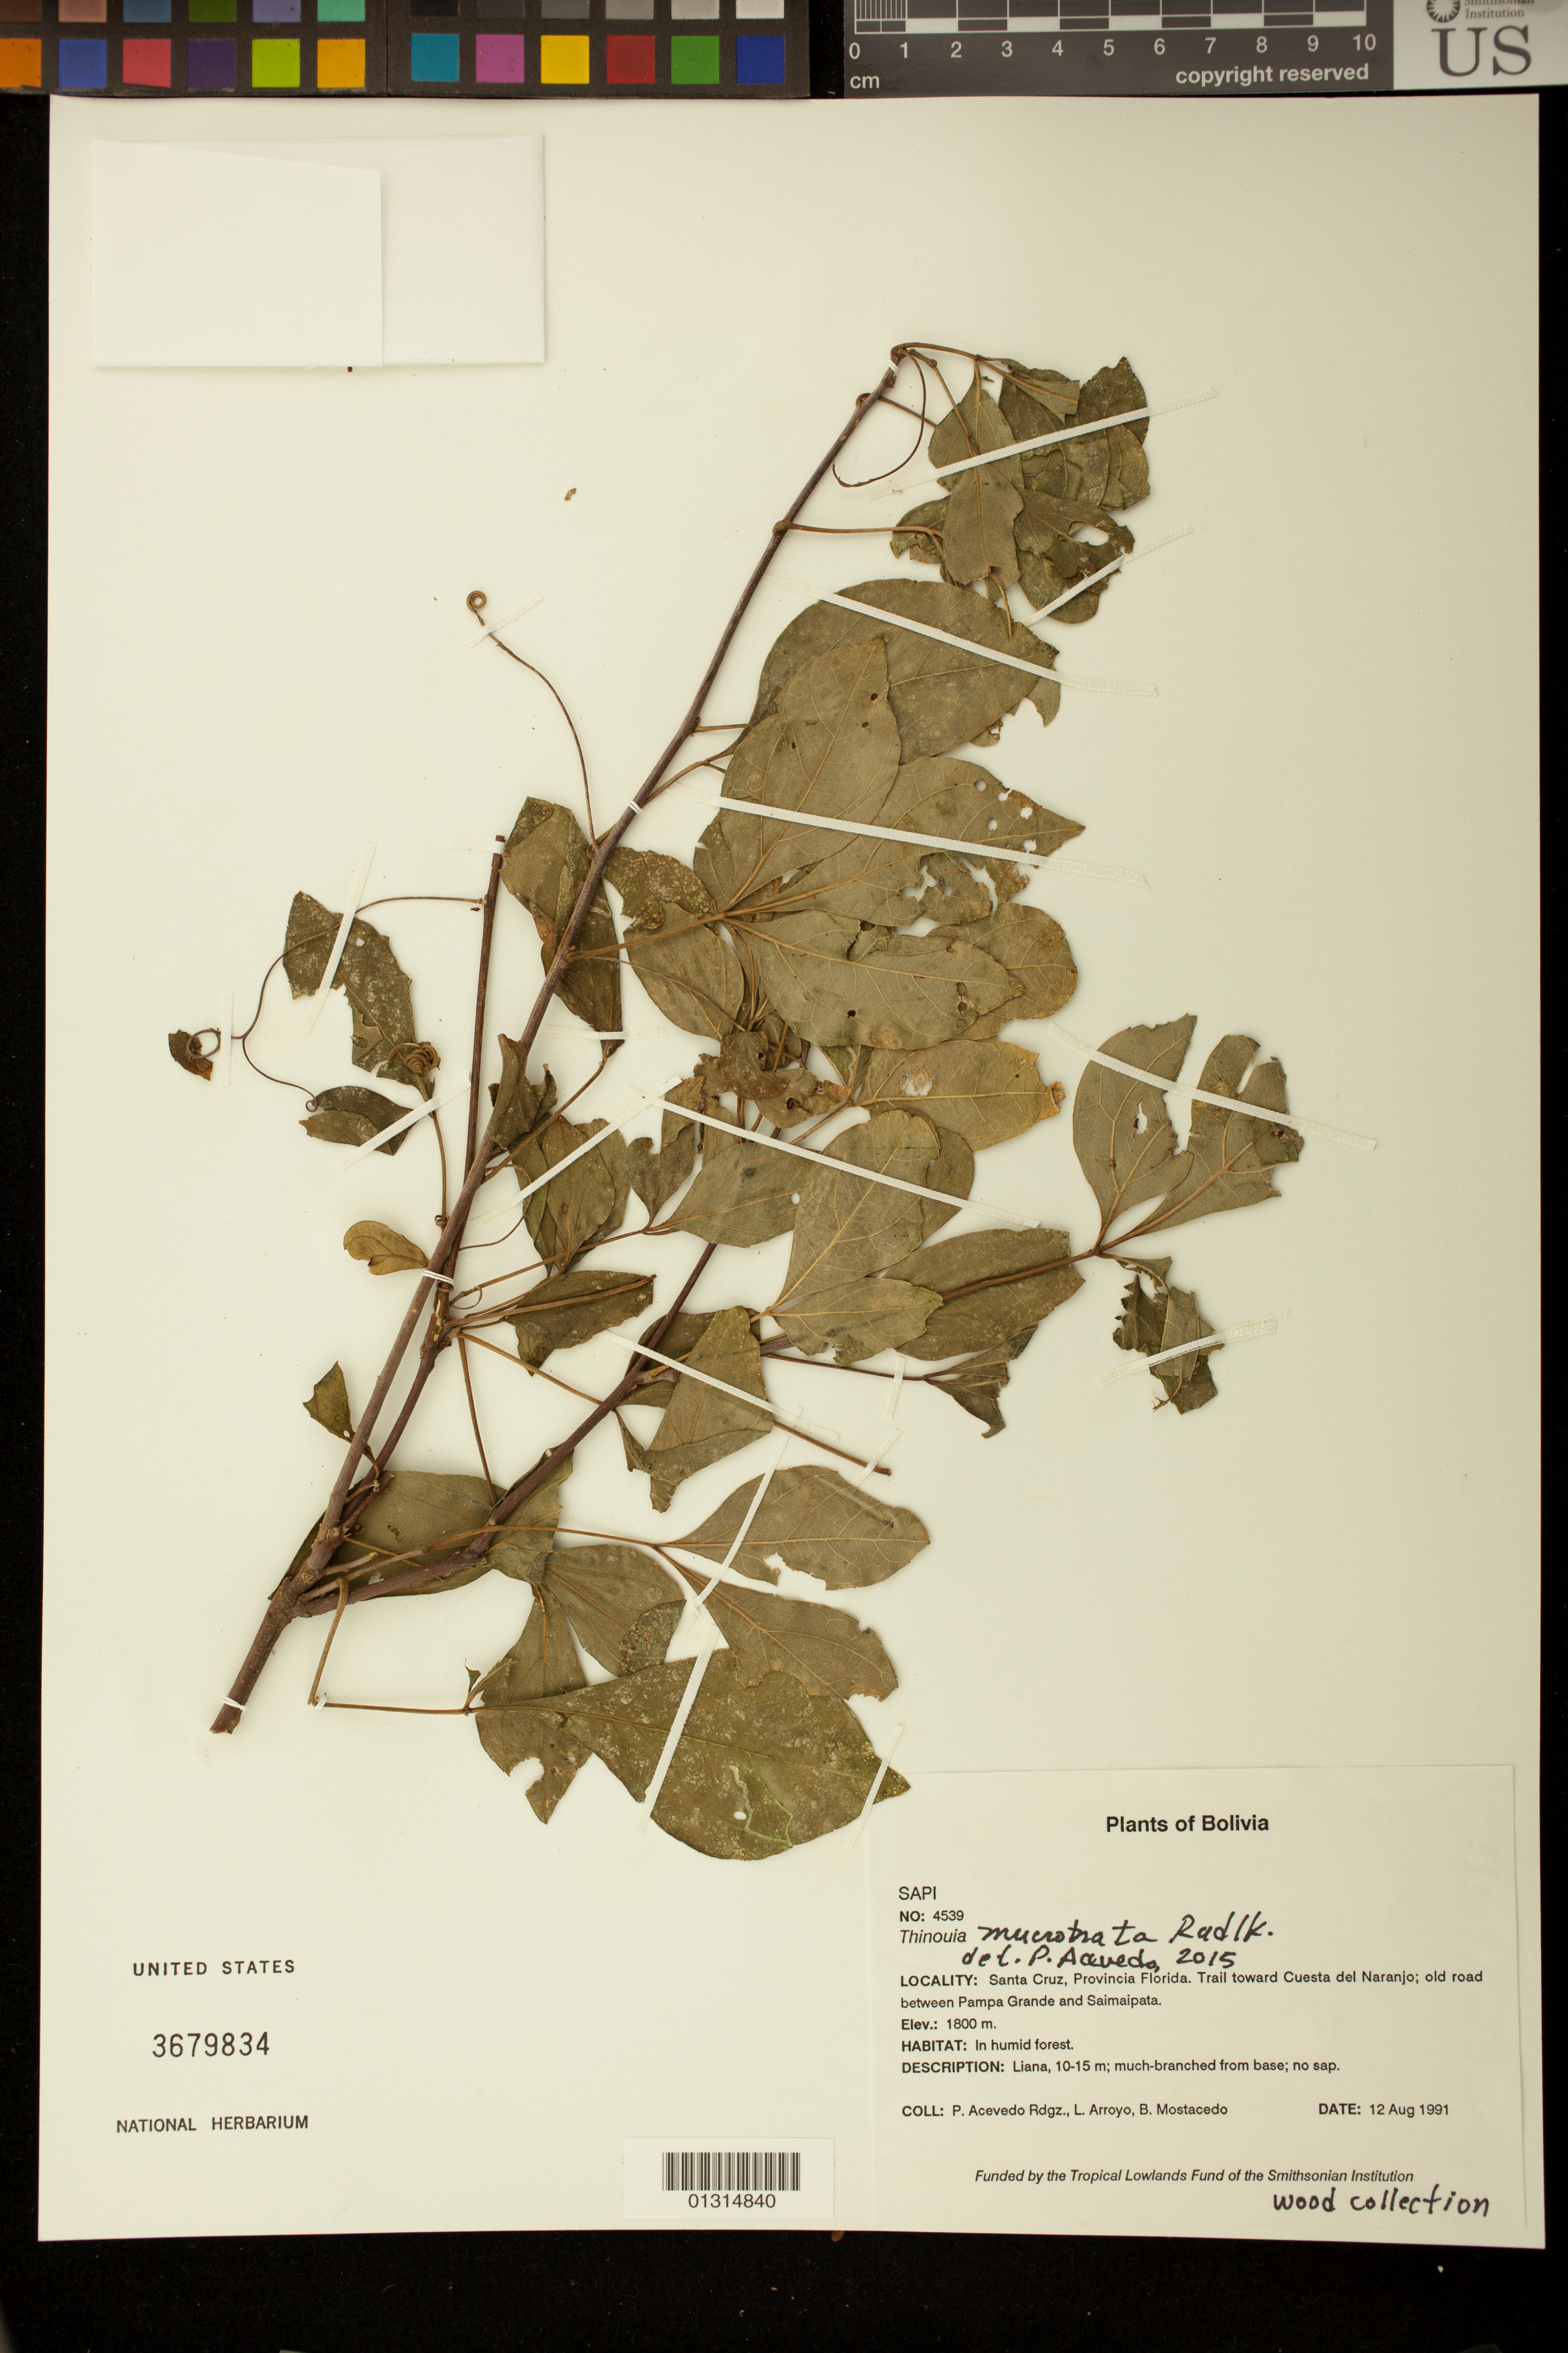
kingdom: Plantae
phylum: Tracheophyta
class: Magnoliopsida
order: Sapindales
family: Sapindaceae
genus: Thinouia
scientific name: Thinouia mucronata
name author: Radlk.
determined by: Acevedo-Rodríguez, P., (BOT), Smithsonian Institution - National Museum of Natural History (UNITED STATES)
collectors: P. Acevedo-Rodr., L. Arroyo & B. Mostacedo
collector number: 4539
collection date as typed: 12 Aug 1991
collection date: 1991-08-12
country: Bolivia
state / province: Santa Cruz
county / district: Florida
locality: Depart. Santa Cruz, Provincia Florida. Trail toward Cuesta del Naranjo; old road between Pampa Grande and Saimaipata.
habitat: In humid forest.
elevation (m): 1800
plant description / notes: US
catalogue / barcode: US 3679834